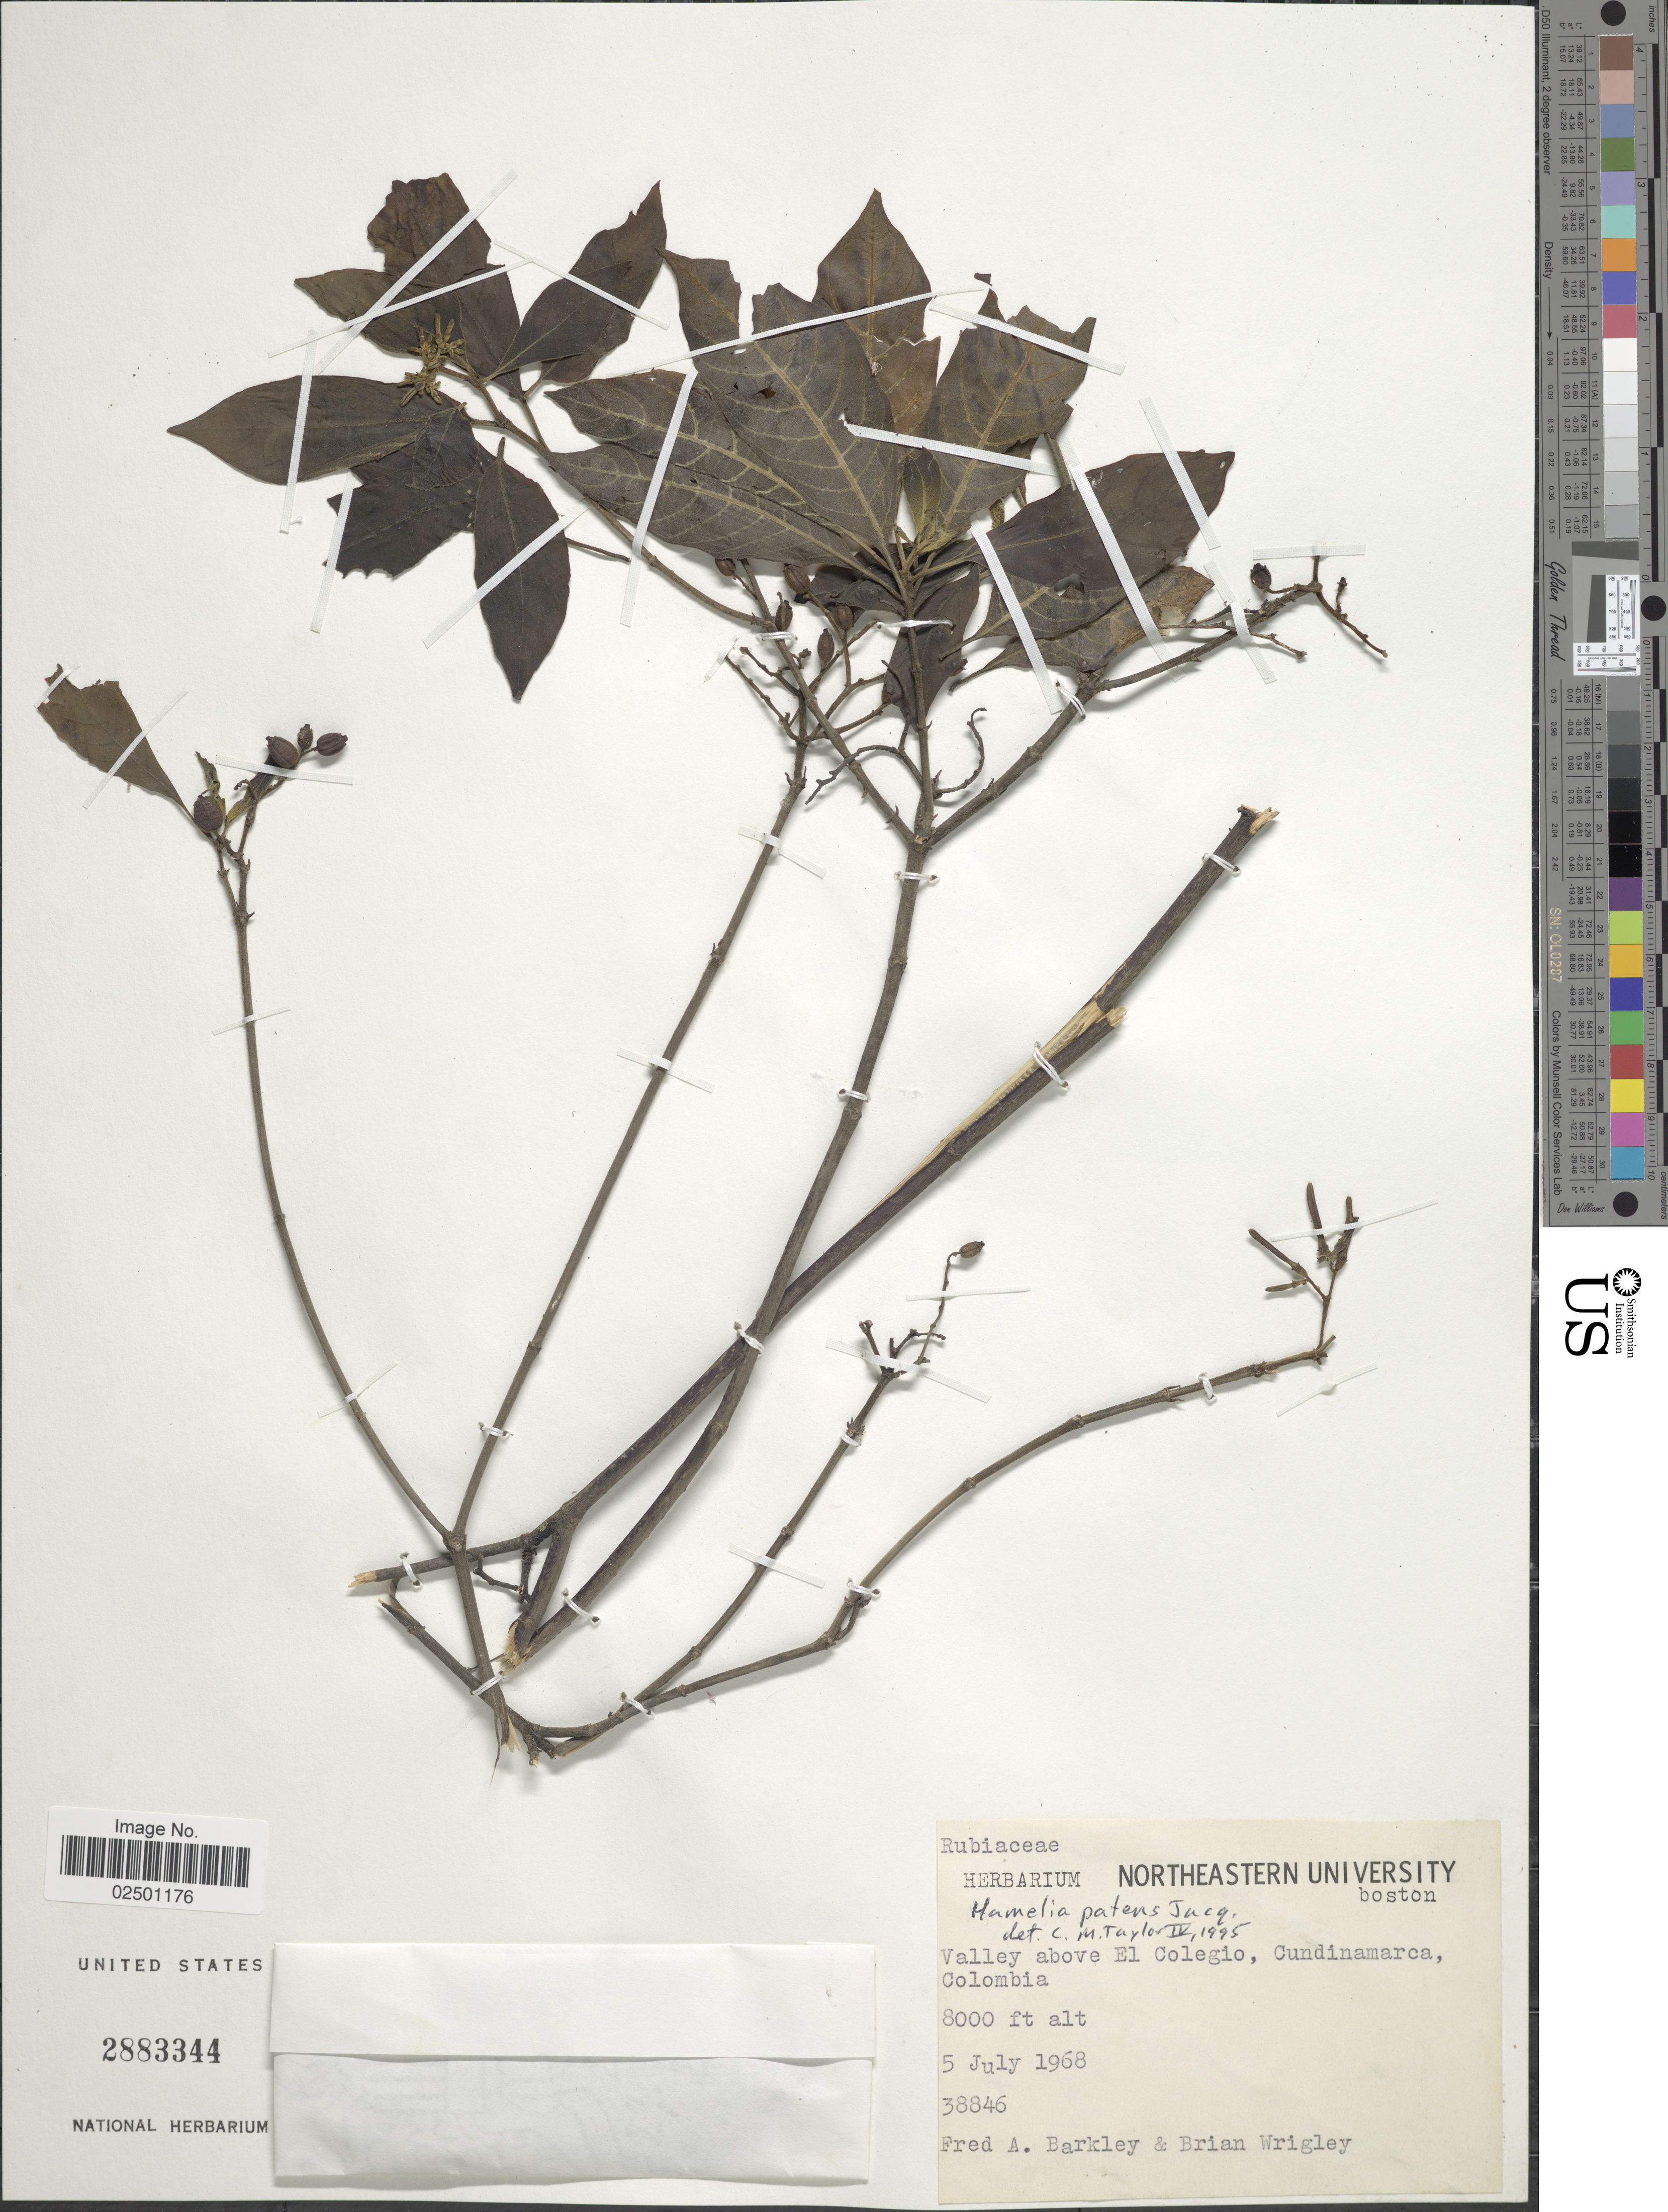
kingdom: Plantae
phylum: Tracheophyta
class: Magnoliopsida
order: Gentianales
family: Rubiaceae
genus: Hamelia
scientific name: Hamelia patens var. patens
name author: Jacq.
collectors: F. A. Barkley & B. L. Wrigley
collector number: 38846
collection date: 1968-07-05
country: Colombia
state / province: Cundinamarca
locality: Valley above El Colegio.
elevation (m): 2438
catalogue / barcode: US 2883344